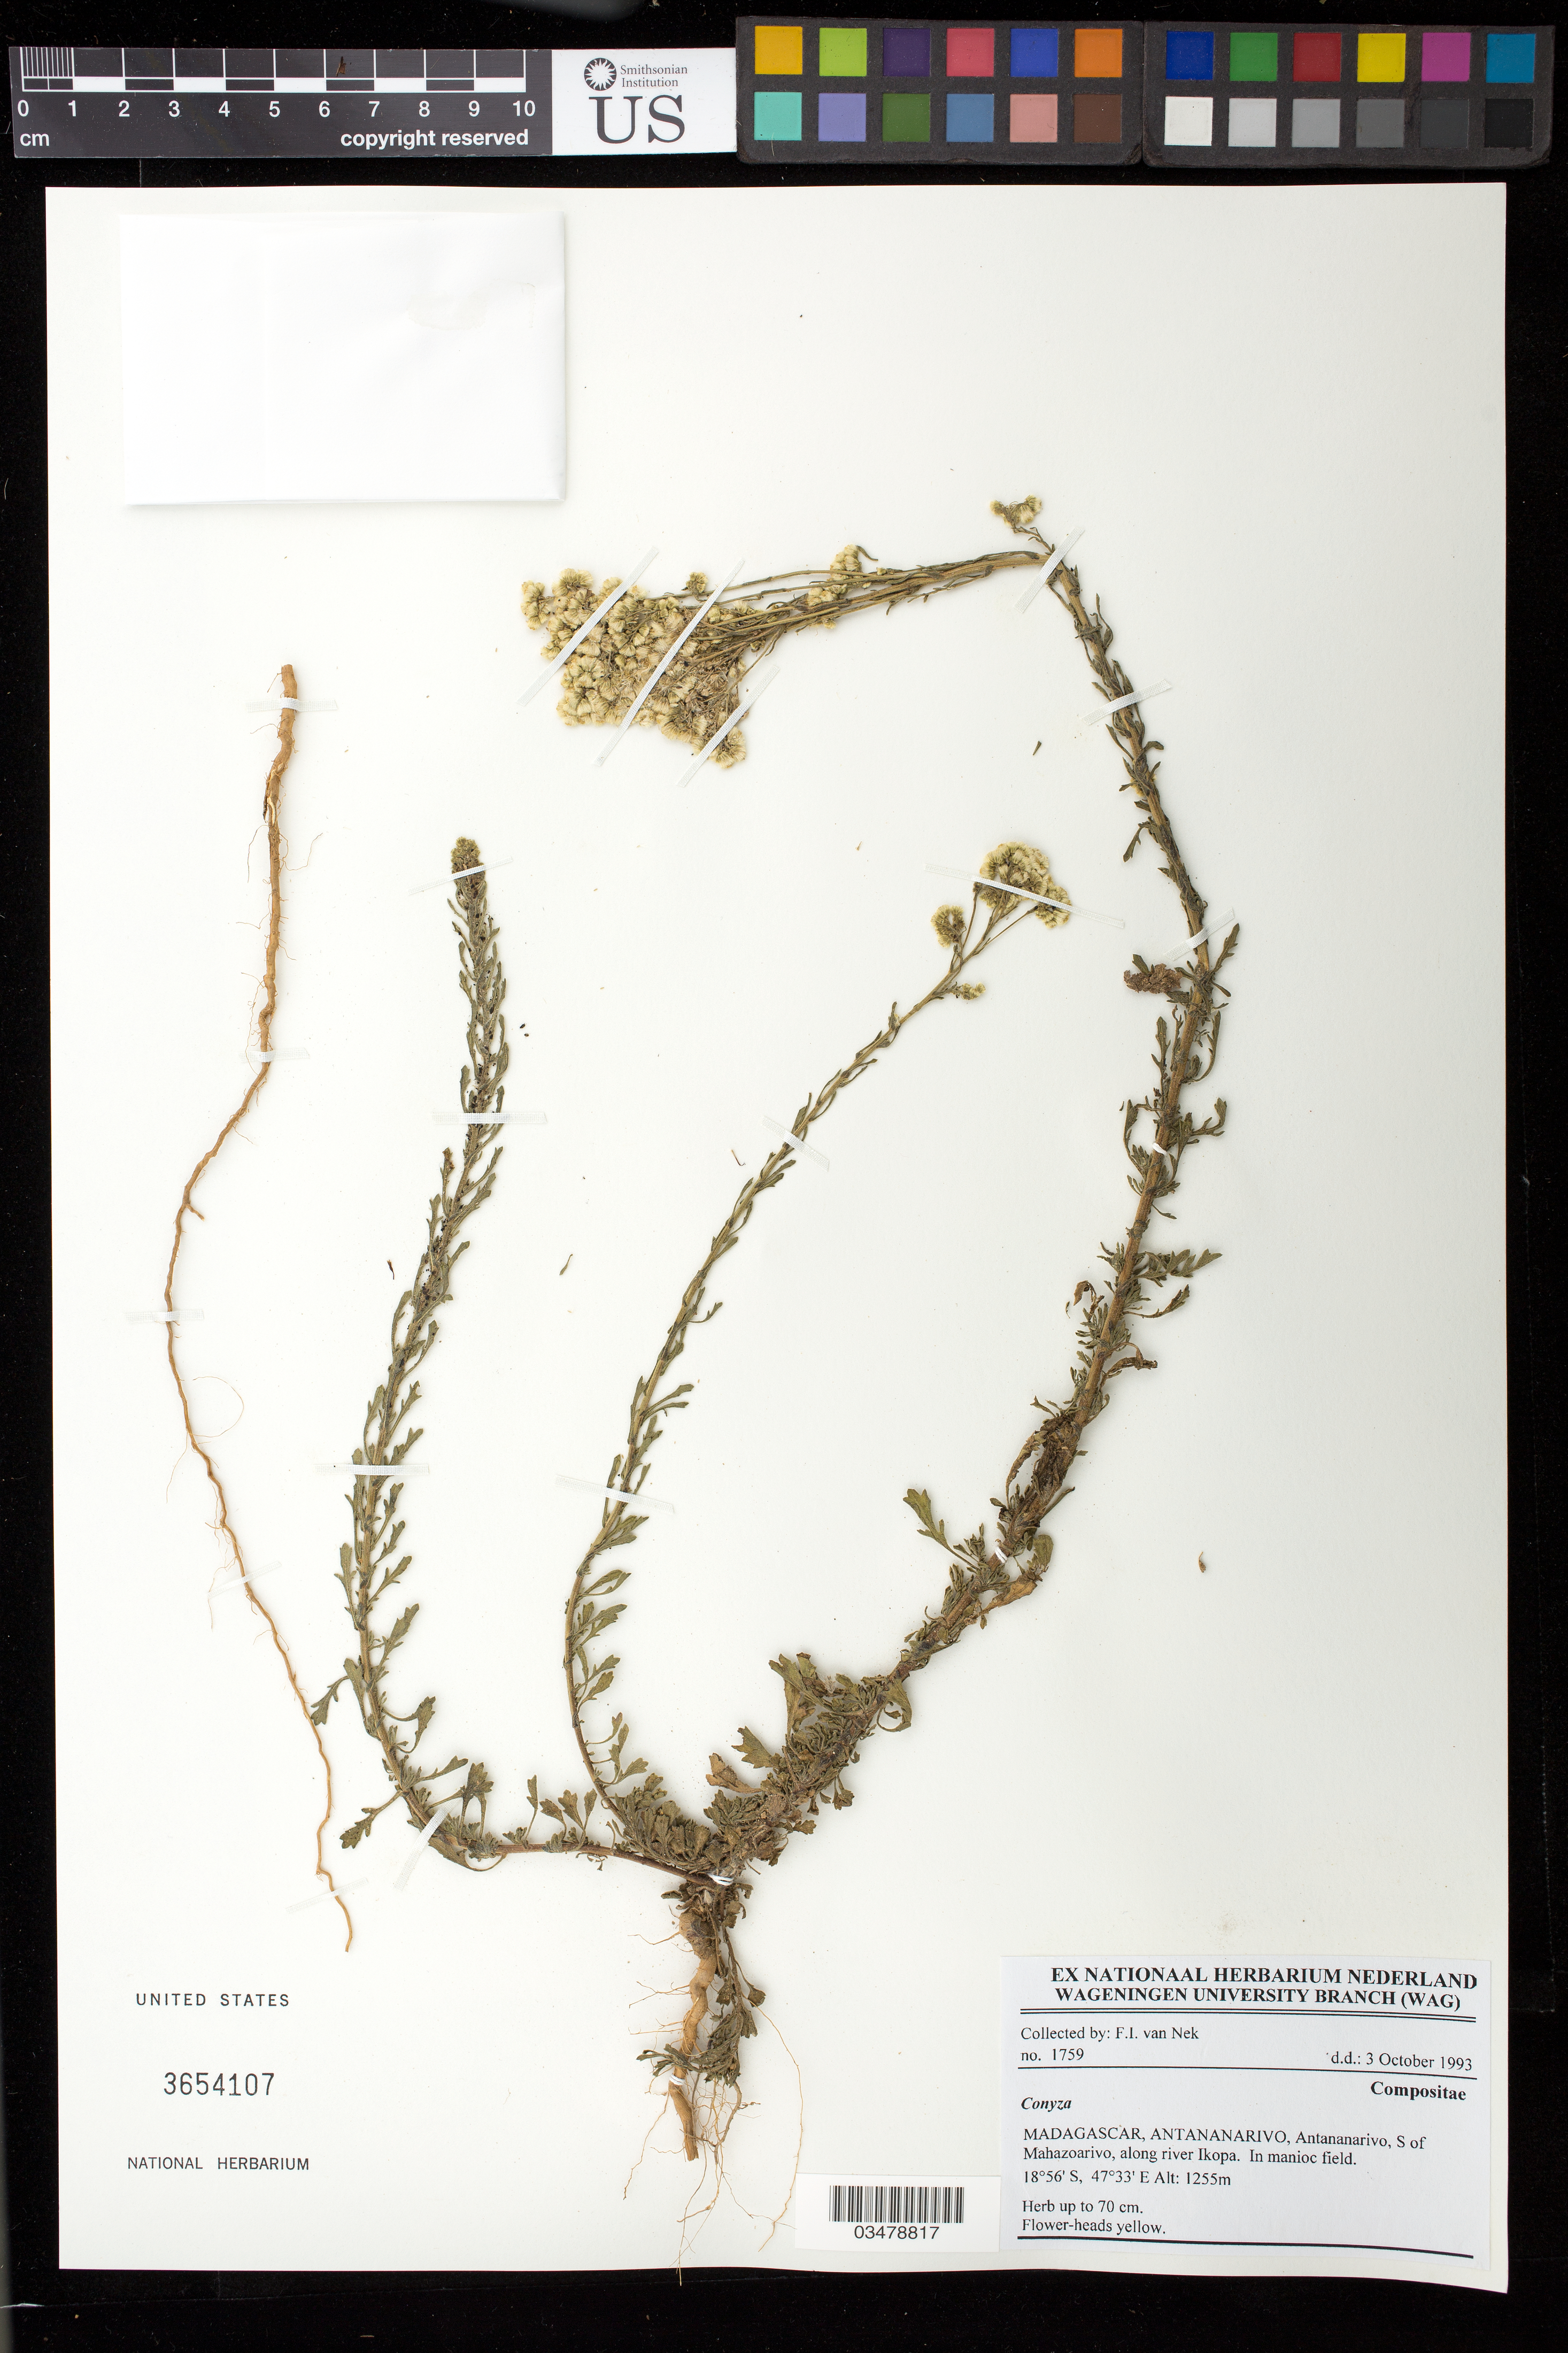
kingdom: Plantae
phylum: Tracheophyta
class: Magnoliopsida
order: Asterales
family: Asteraceae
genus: Conyza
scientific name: Conyza sp.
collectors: F. van Nek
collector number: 1759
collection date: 1993-10-03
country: Madagascar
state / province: Analamanga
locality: Antananarivo, S of Mahazoarivo, along river Ikopa.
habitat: In manioc field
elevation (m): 1255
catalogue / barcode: US 3654107